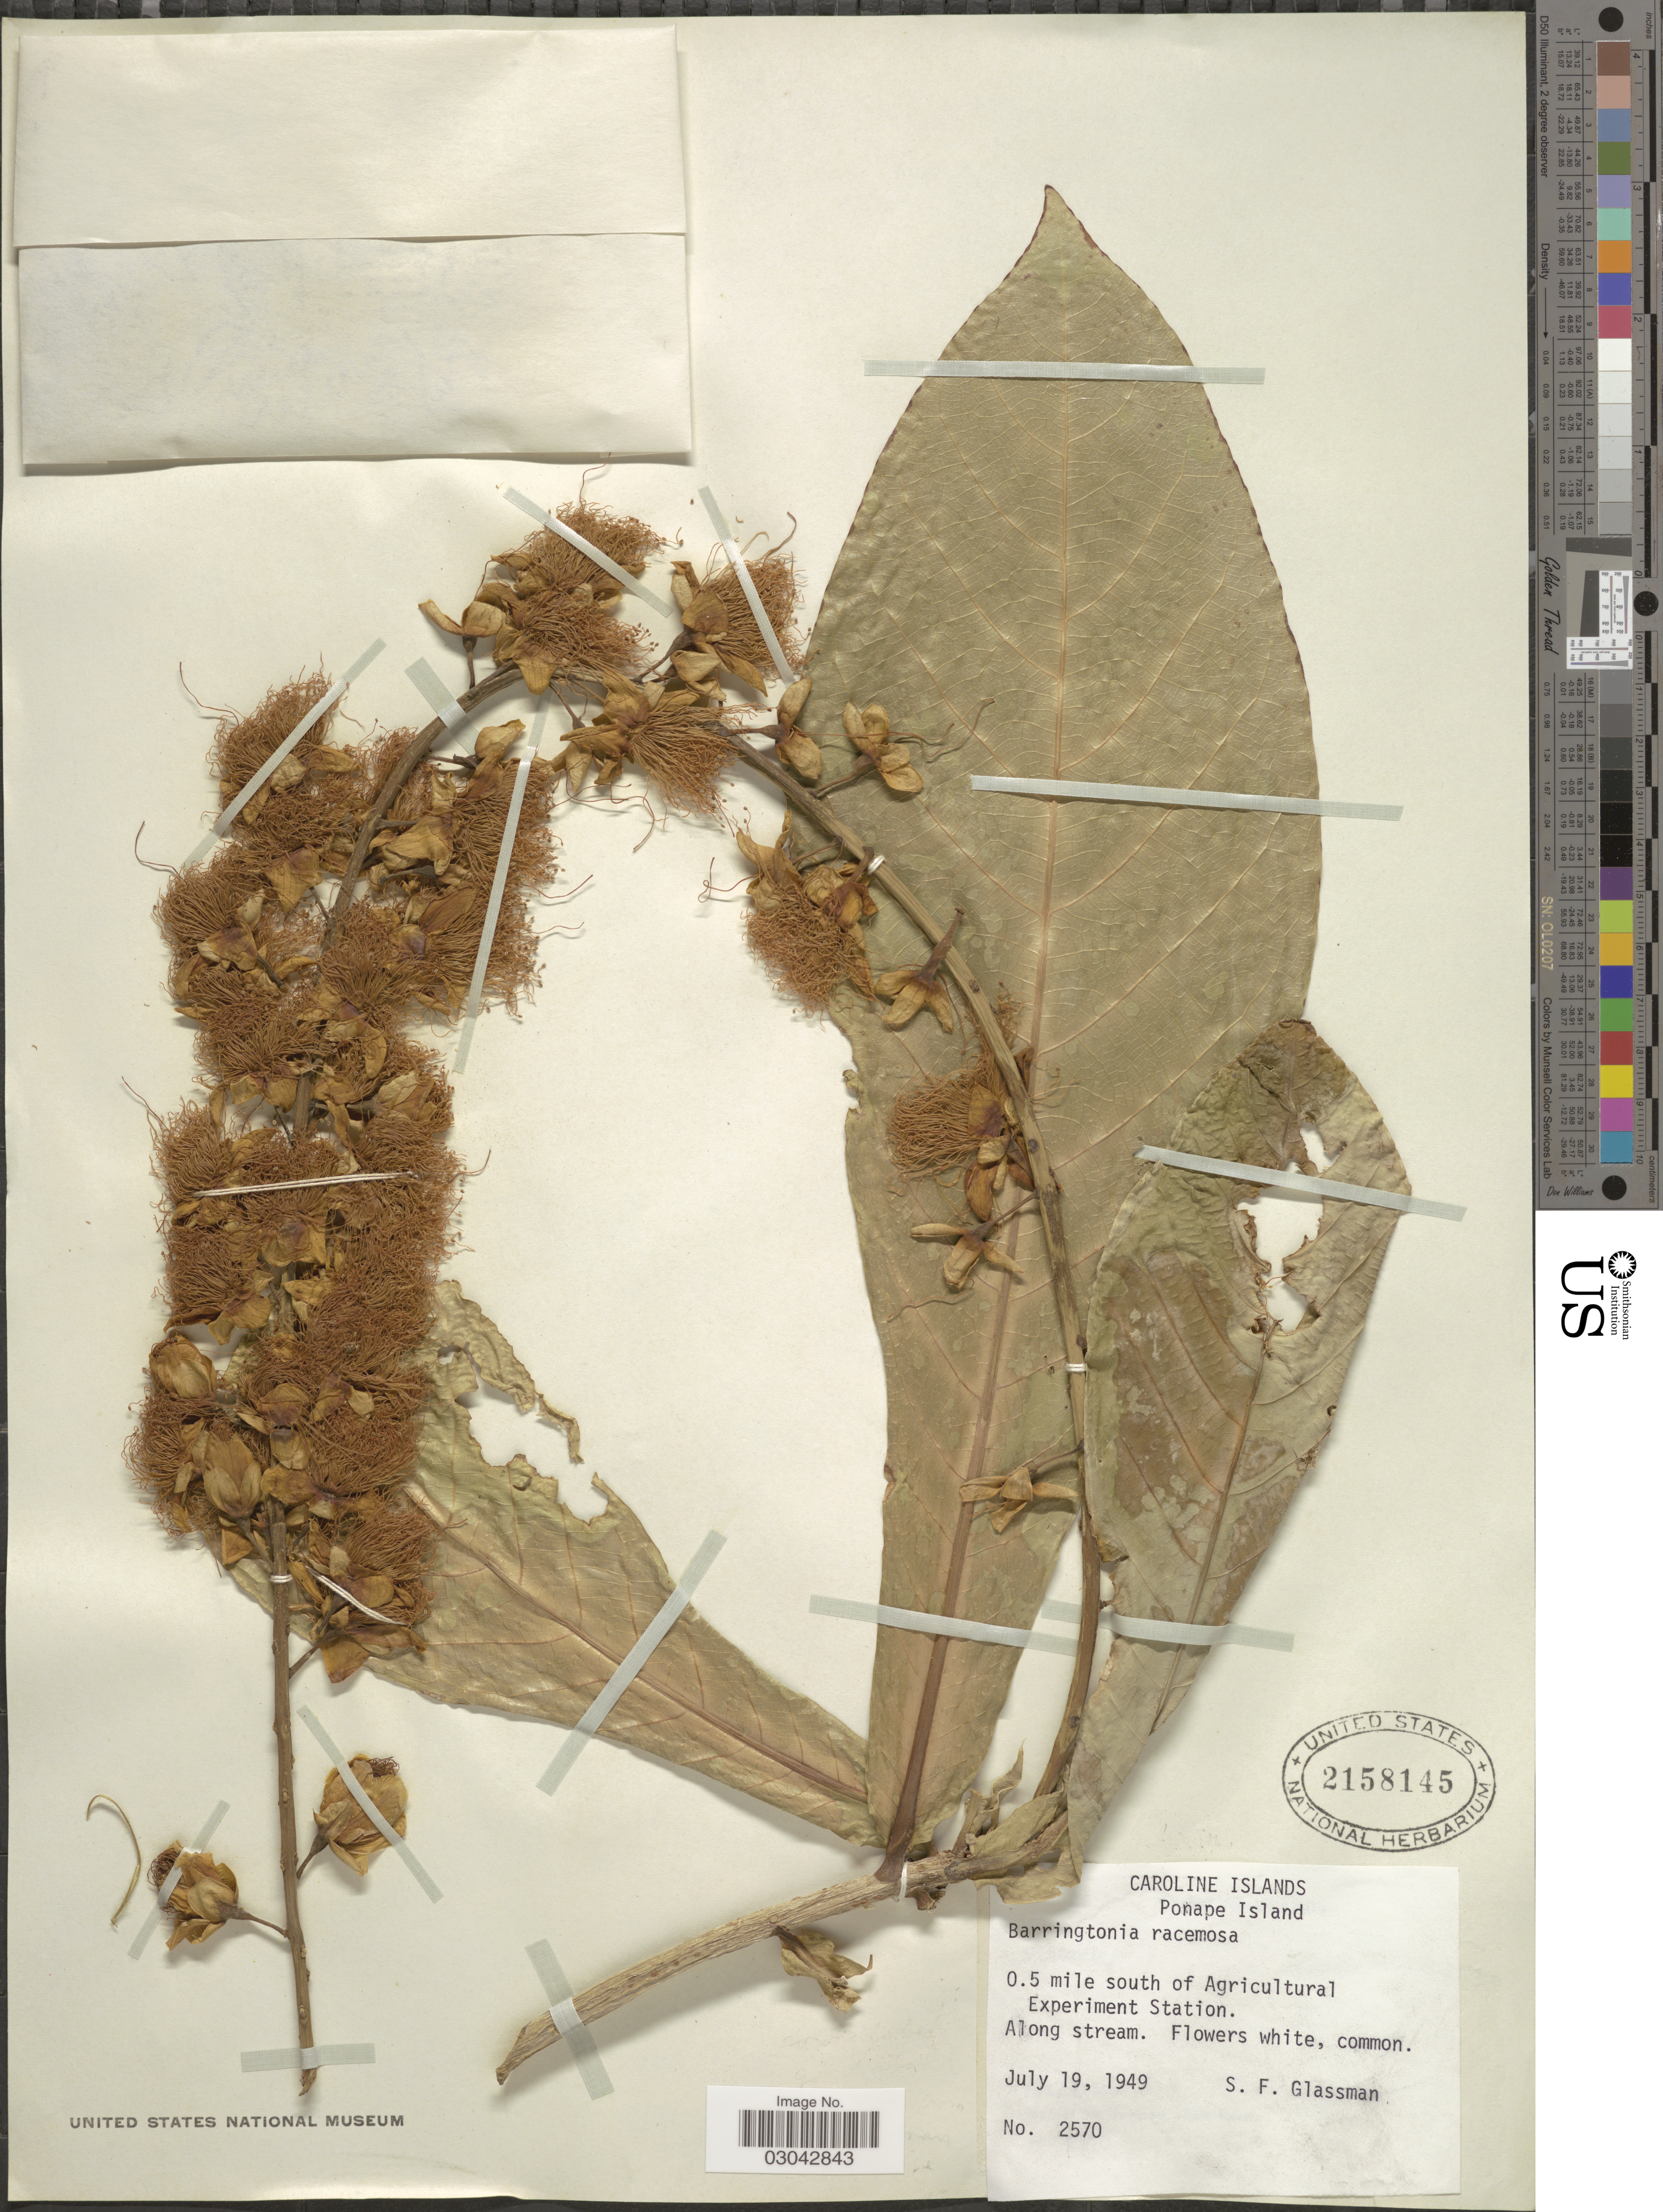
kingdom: Plantae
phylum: Tracheophyta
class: Magnoliopsida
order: Ericales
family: Lecythidaceae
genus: Barringtonia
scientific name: Barringtonia racemosa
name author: (L.) Spreng.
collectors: S. F. Glassman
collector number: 2570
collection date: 1949-07-19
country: Micronesia, Federated States of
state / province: Pohnpei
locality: Caroline Islands. Ponape Island. 0.5 mile south of Agricultural Experiment Station.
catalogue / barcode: US 2158145